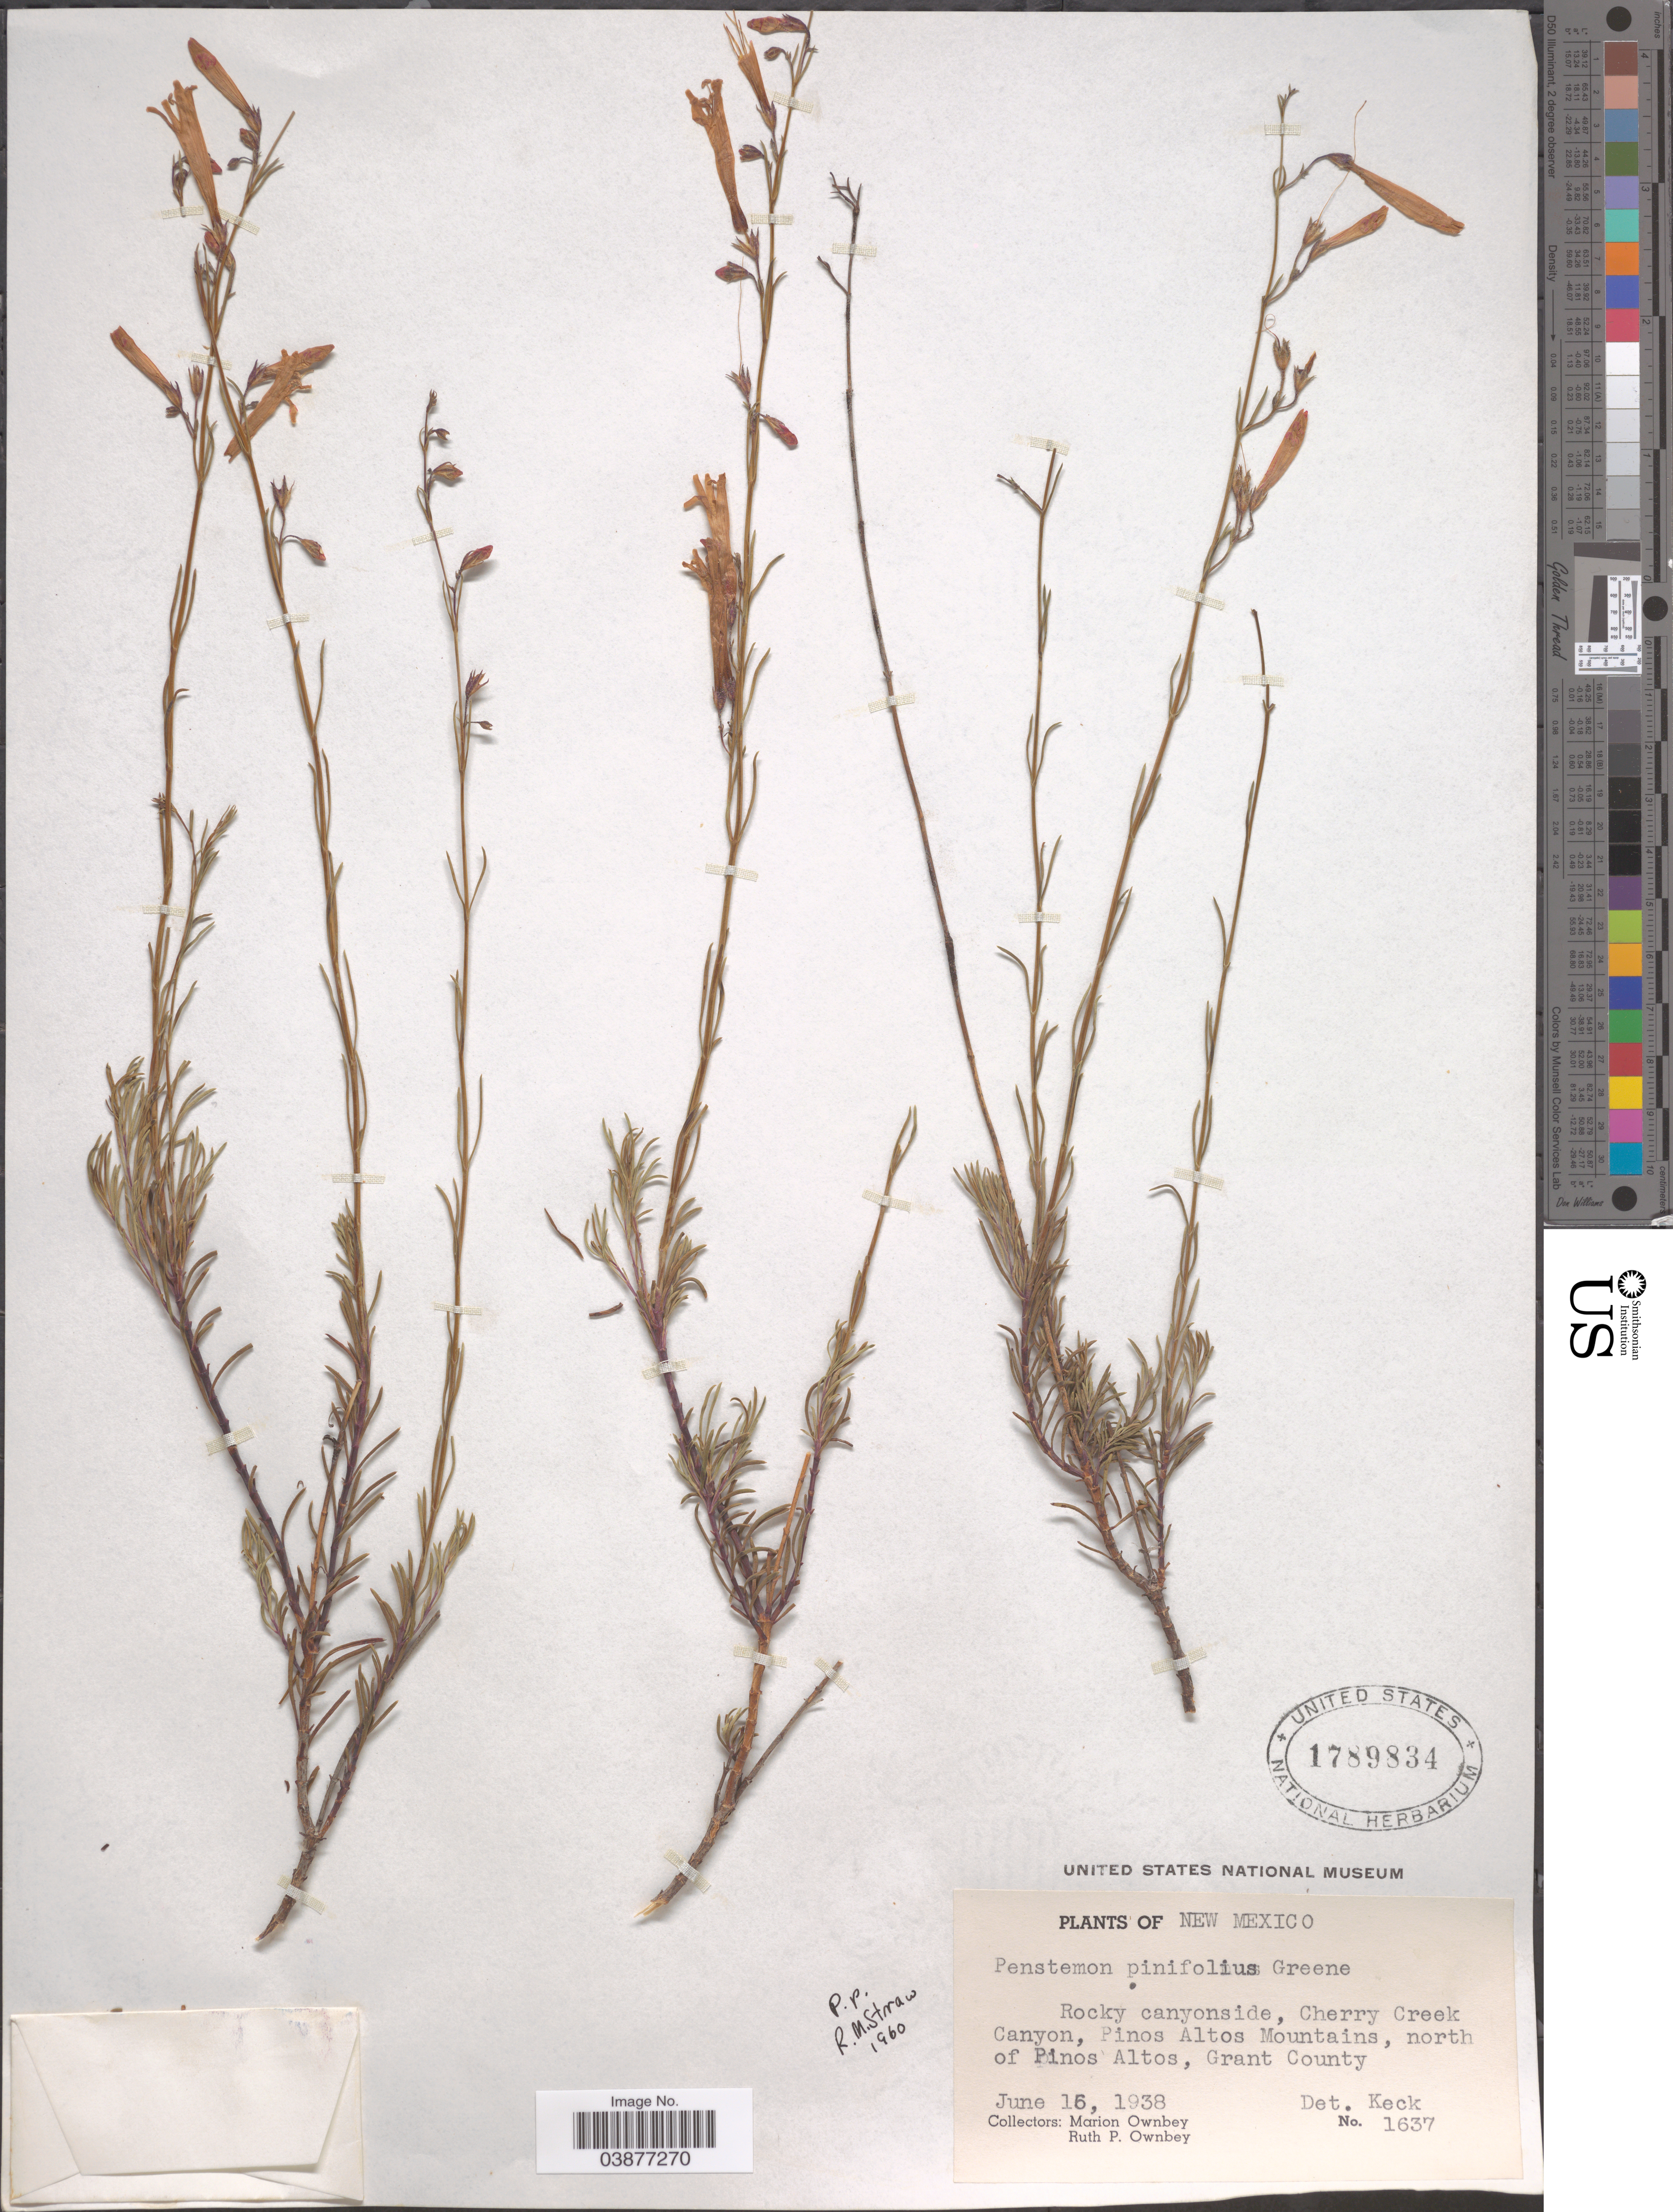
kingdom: Plantae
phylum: Tracheophyta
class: Magnoliopsida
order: Lamiales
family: Plantaginaceae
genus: Penstemon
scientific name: Penstemon pinifolius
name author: Greene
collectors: M. Ownbey & R. Ownbey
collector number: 1637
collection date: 1938-06-16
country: United States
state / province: New Mexico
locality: Rocky canyonside, Cherry Creek Canyon, Pinos Altos Mountains, north of Pinos Altos, Grant County.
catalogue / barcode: US 1789834